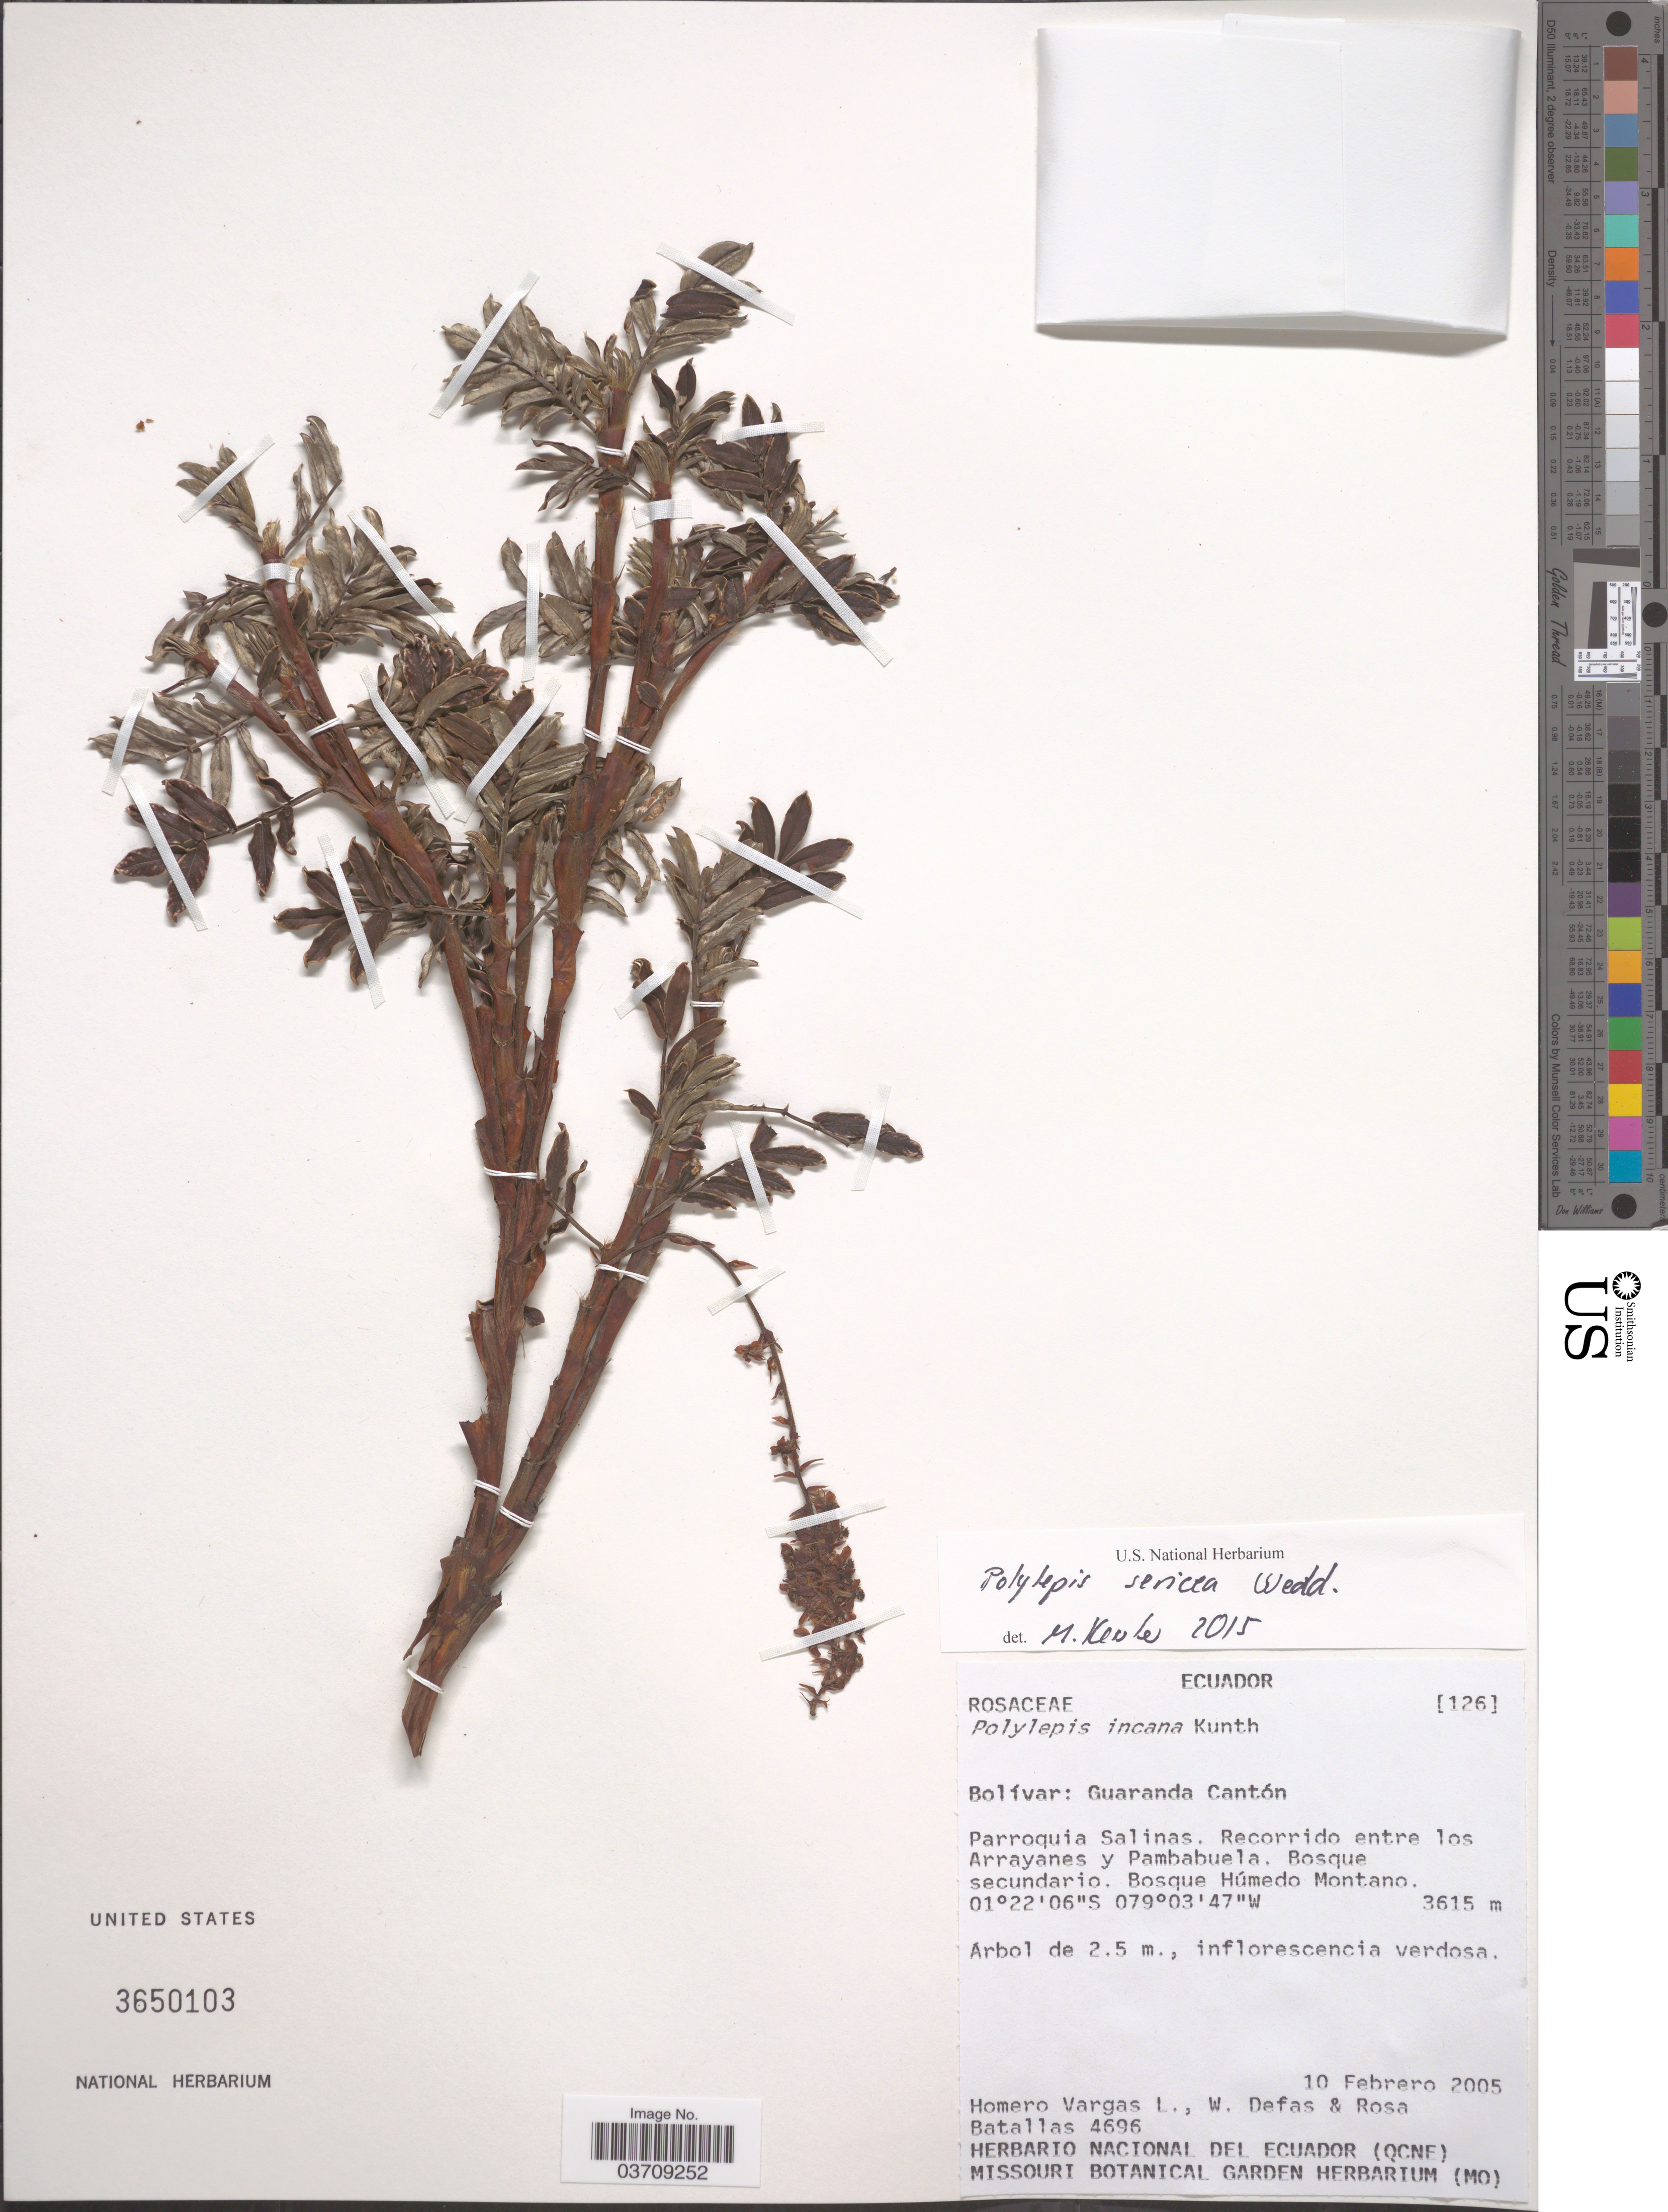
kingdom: Plantae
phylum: Tracheophyta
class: Magnoliopsida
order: Rosales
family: Rosaceae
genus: Polylepis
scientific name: Polylepis sericea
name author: Wedd.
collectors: H. Vargas, W. Defas & R. Bassalas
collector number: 4696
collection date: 2005-02-10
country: Ecuador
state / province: Bolívar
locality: Guaranda Cantón. Parroquia Salinas. Recorrido entre los Arrayanes y Pambabuela. Bosque secundario.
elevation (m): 3615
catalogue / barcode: US 3650103